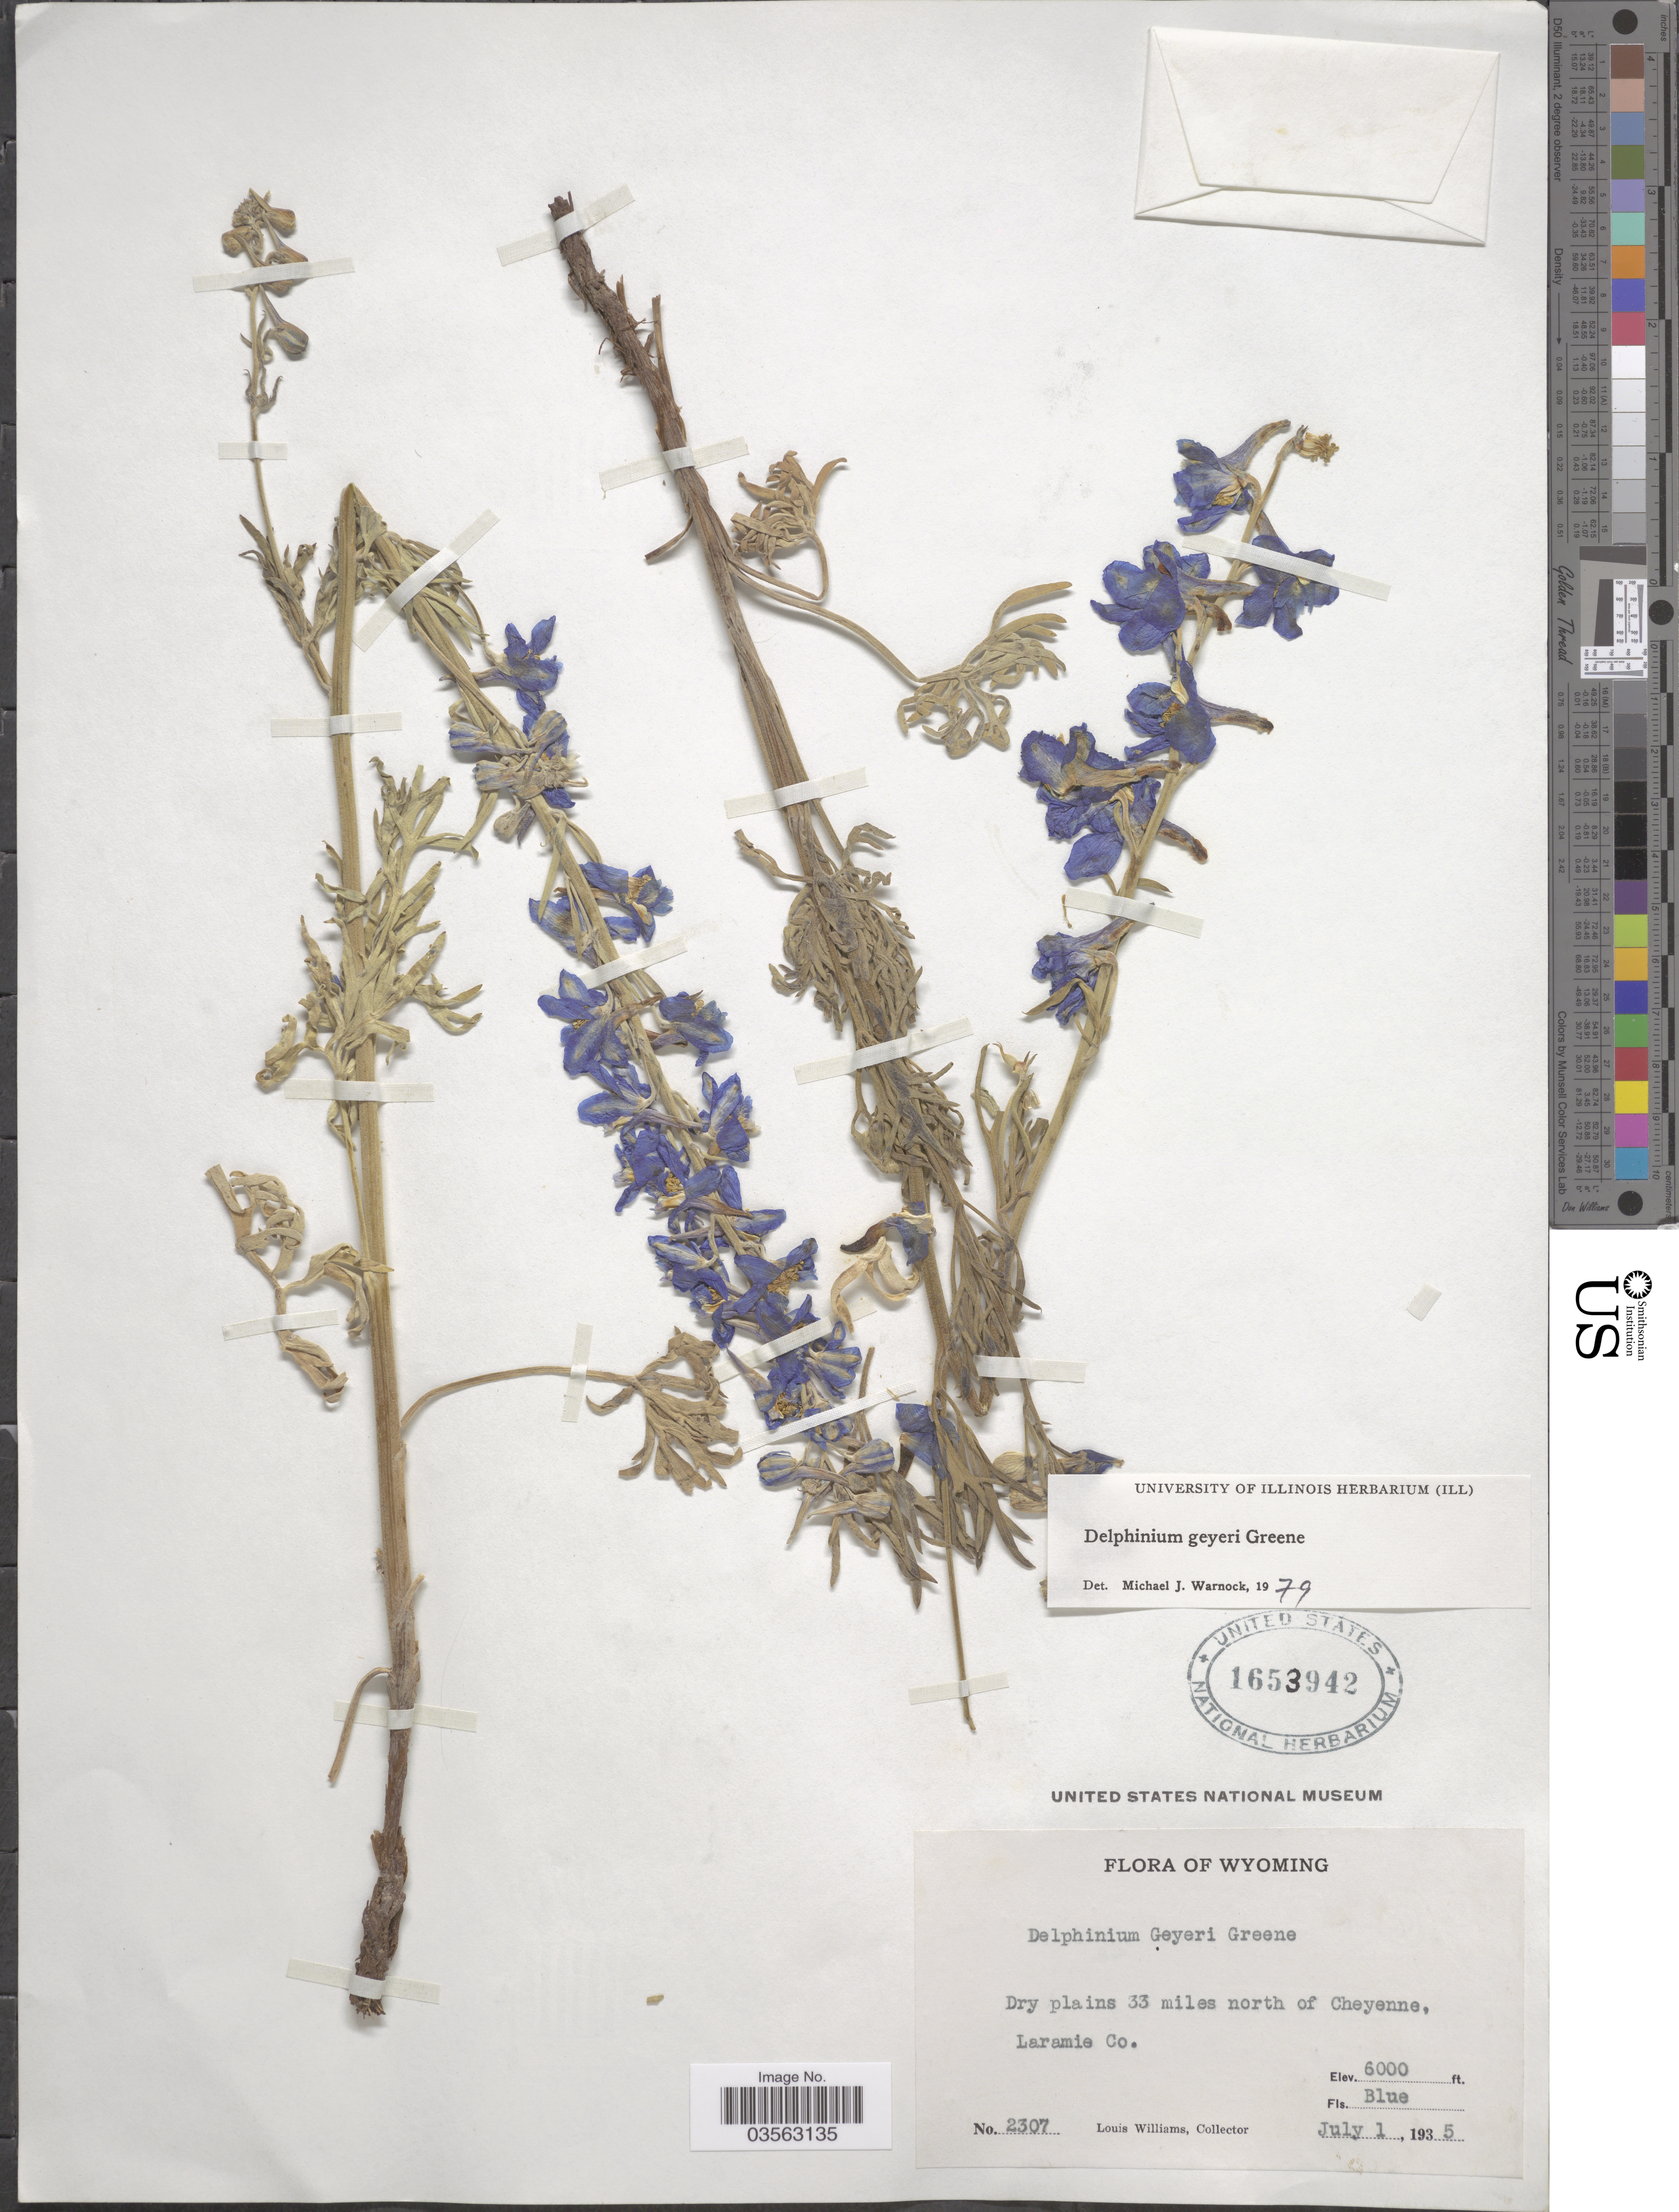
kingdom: Plantae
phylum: Tracheophyta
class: Magnoliopsida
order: Ranunculales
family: Ranunculaceae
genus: Delphinium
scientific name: Delphinium geyeri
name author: Greene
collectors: L. G. Williams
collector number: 2307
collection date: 1935-07-01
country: United States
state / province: Wyoming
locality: Dry plains 33 miles north of Cheyenne, Laramie Co.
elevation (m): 1829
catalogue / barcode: US 1653942